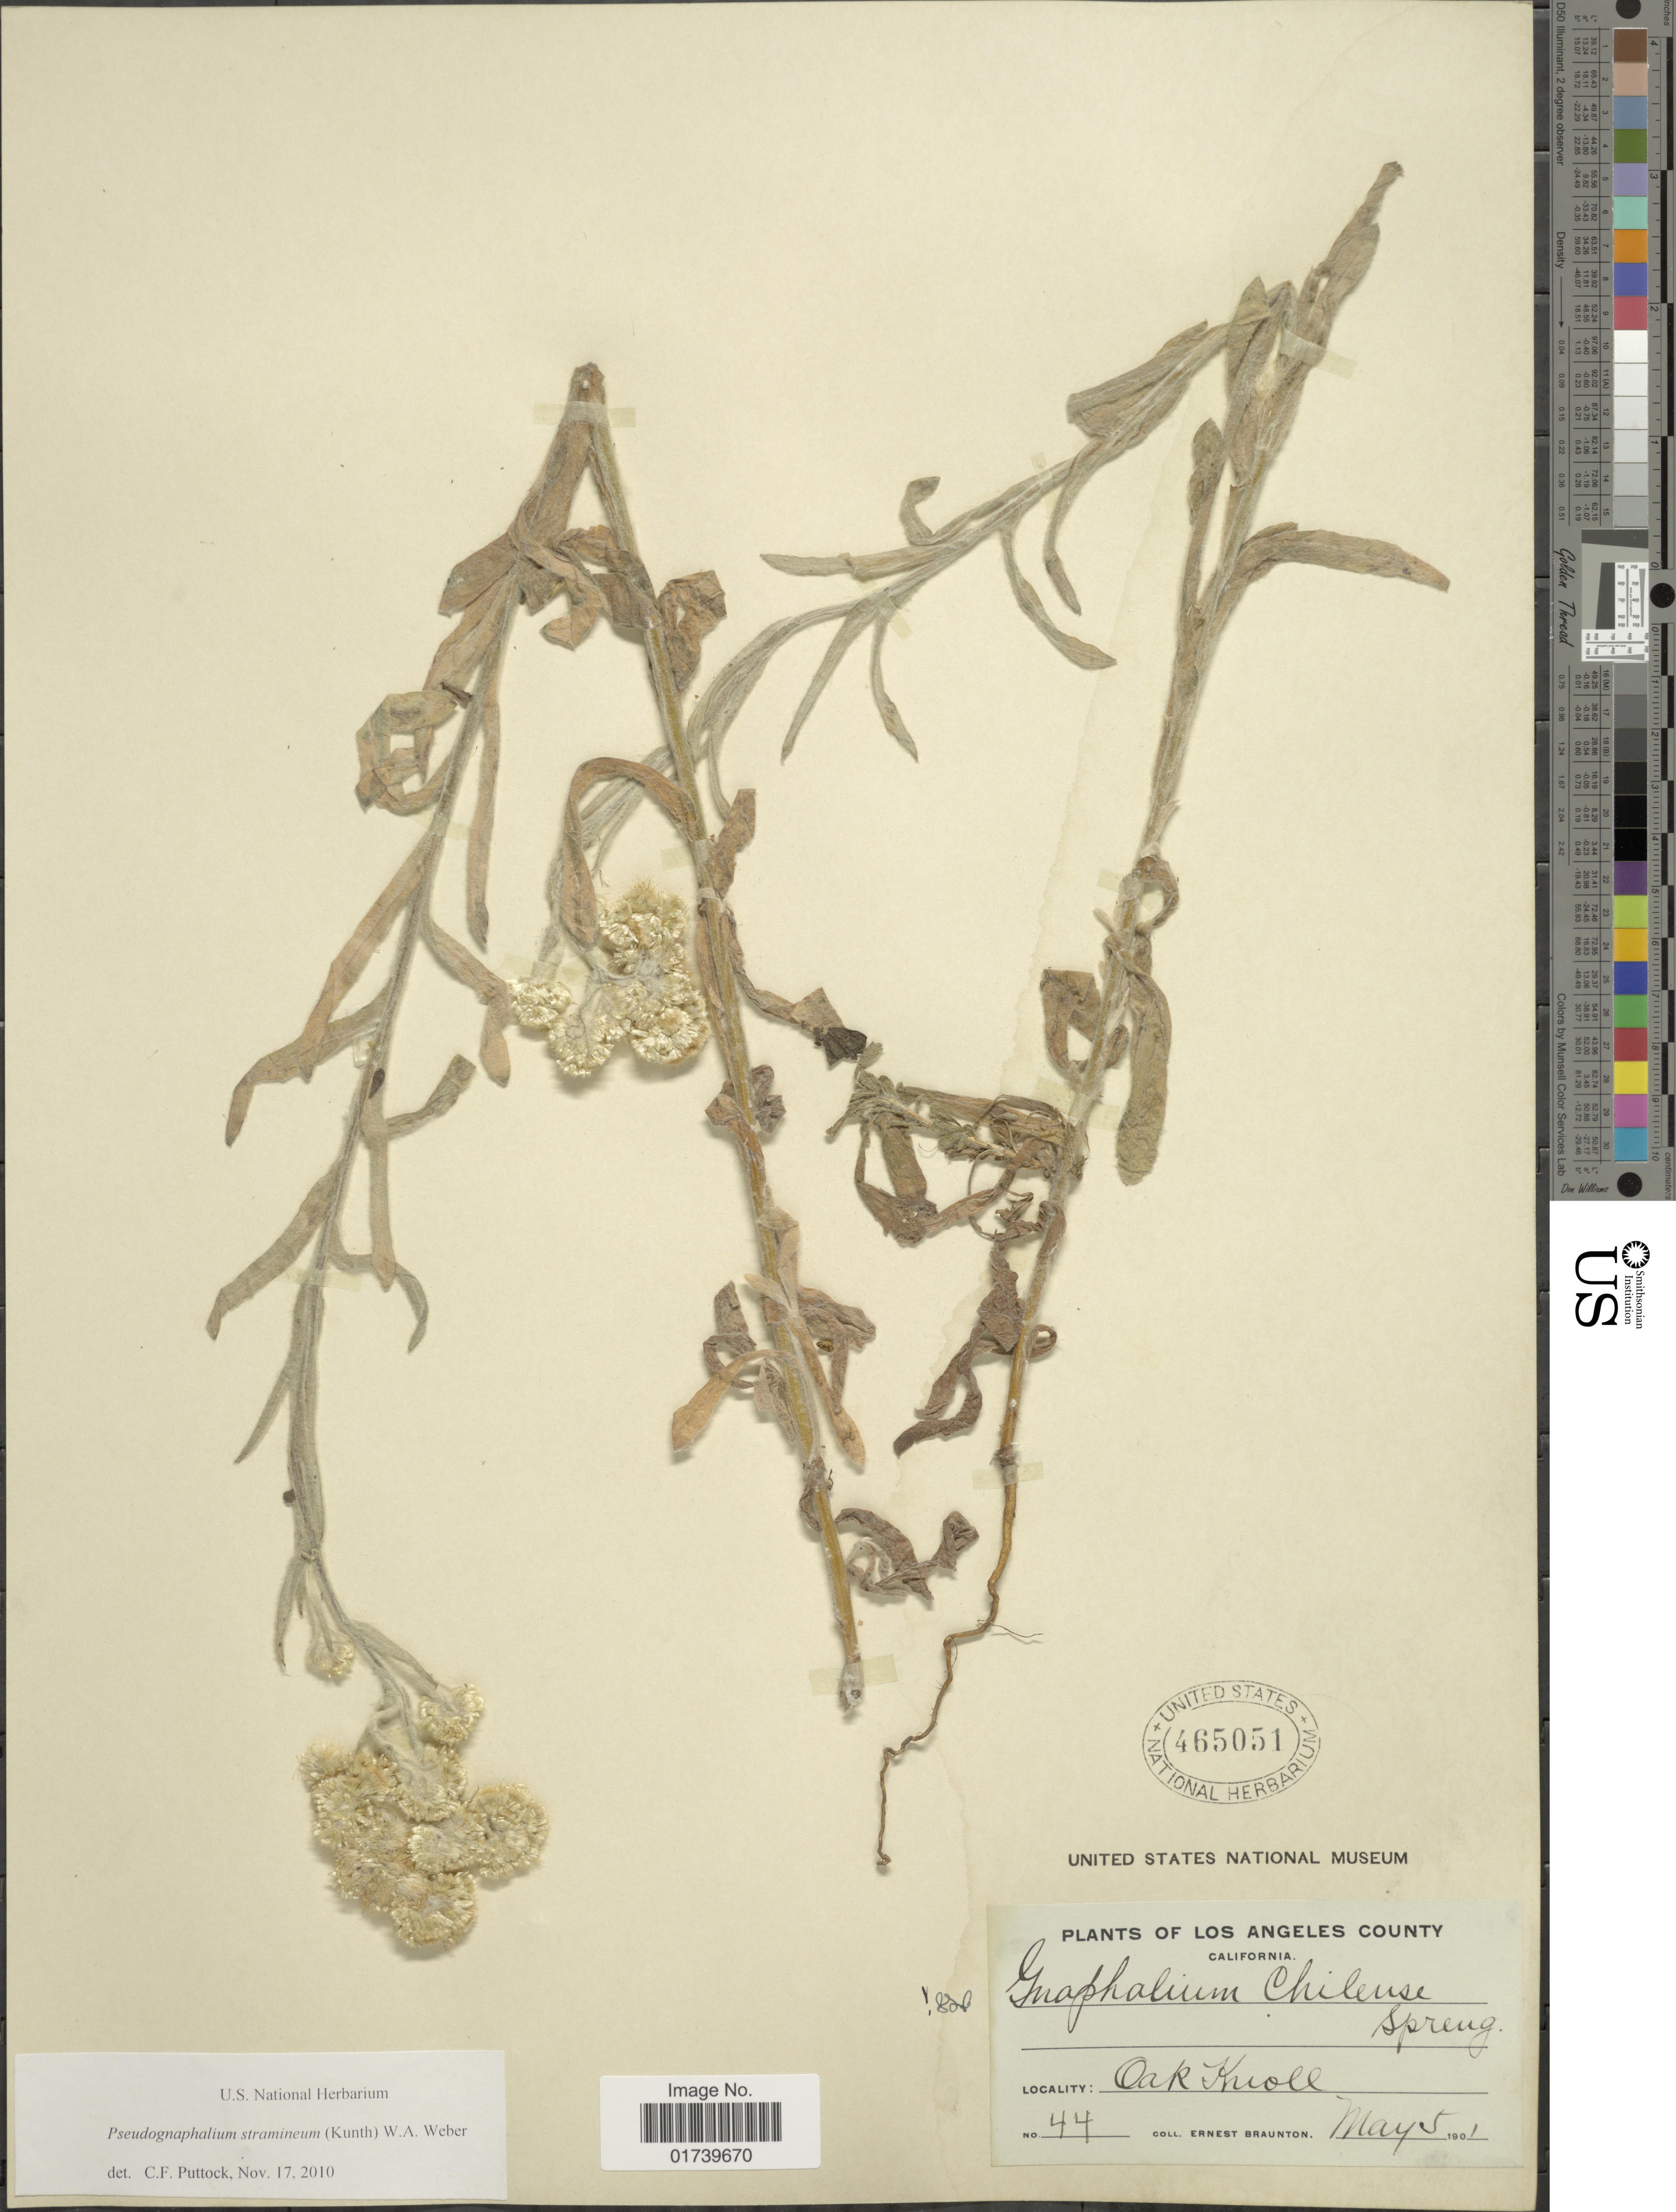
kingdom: Plantae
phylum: Tracheophyta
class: Magnoliopsida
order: Asterales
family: Asteraceae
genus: Pseudognaphalium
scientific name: Pseudognaphalium stramineum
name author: (Kunth) Anderb.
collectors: E. Braunton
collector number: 44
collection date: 1901-05-05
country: United States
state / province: California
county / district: Los Angeles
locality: Los Angeles County, Oak Knoll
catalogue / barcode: US 465051